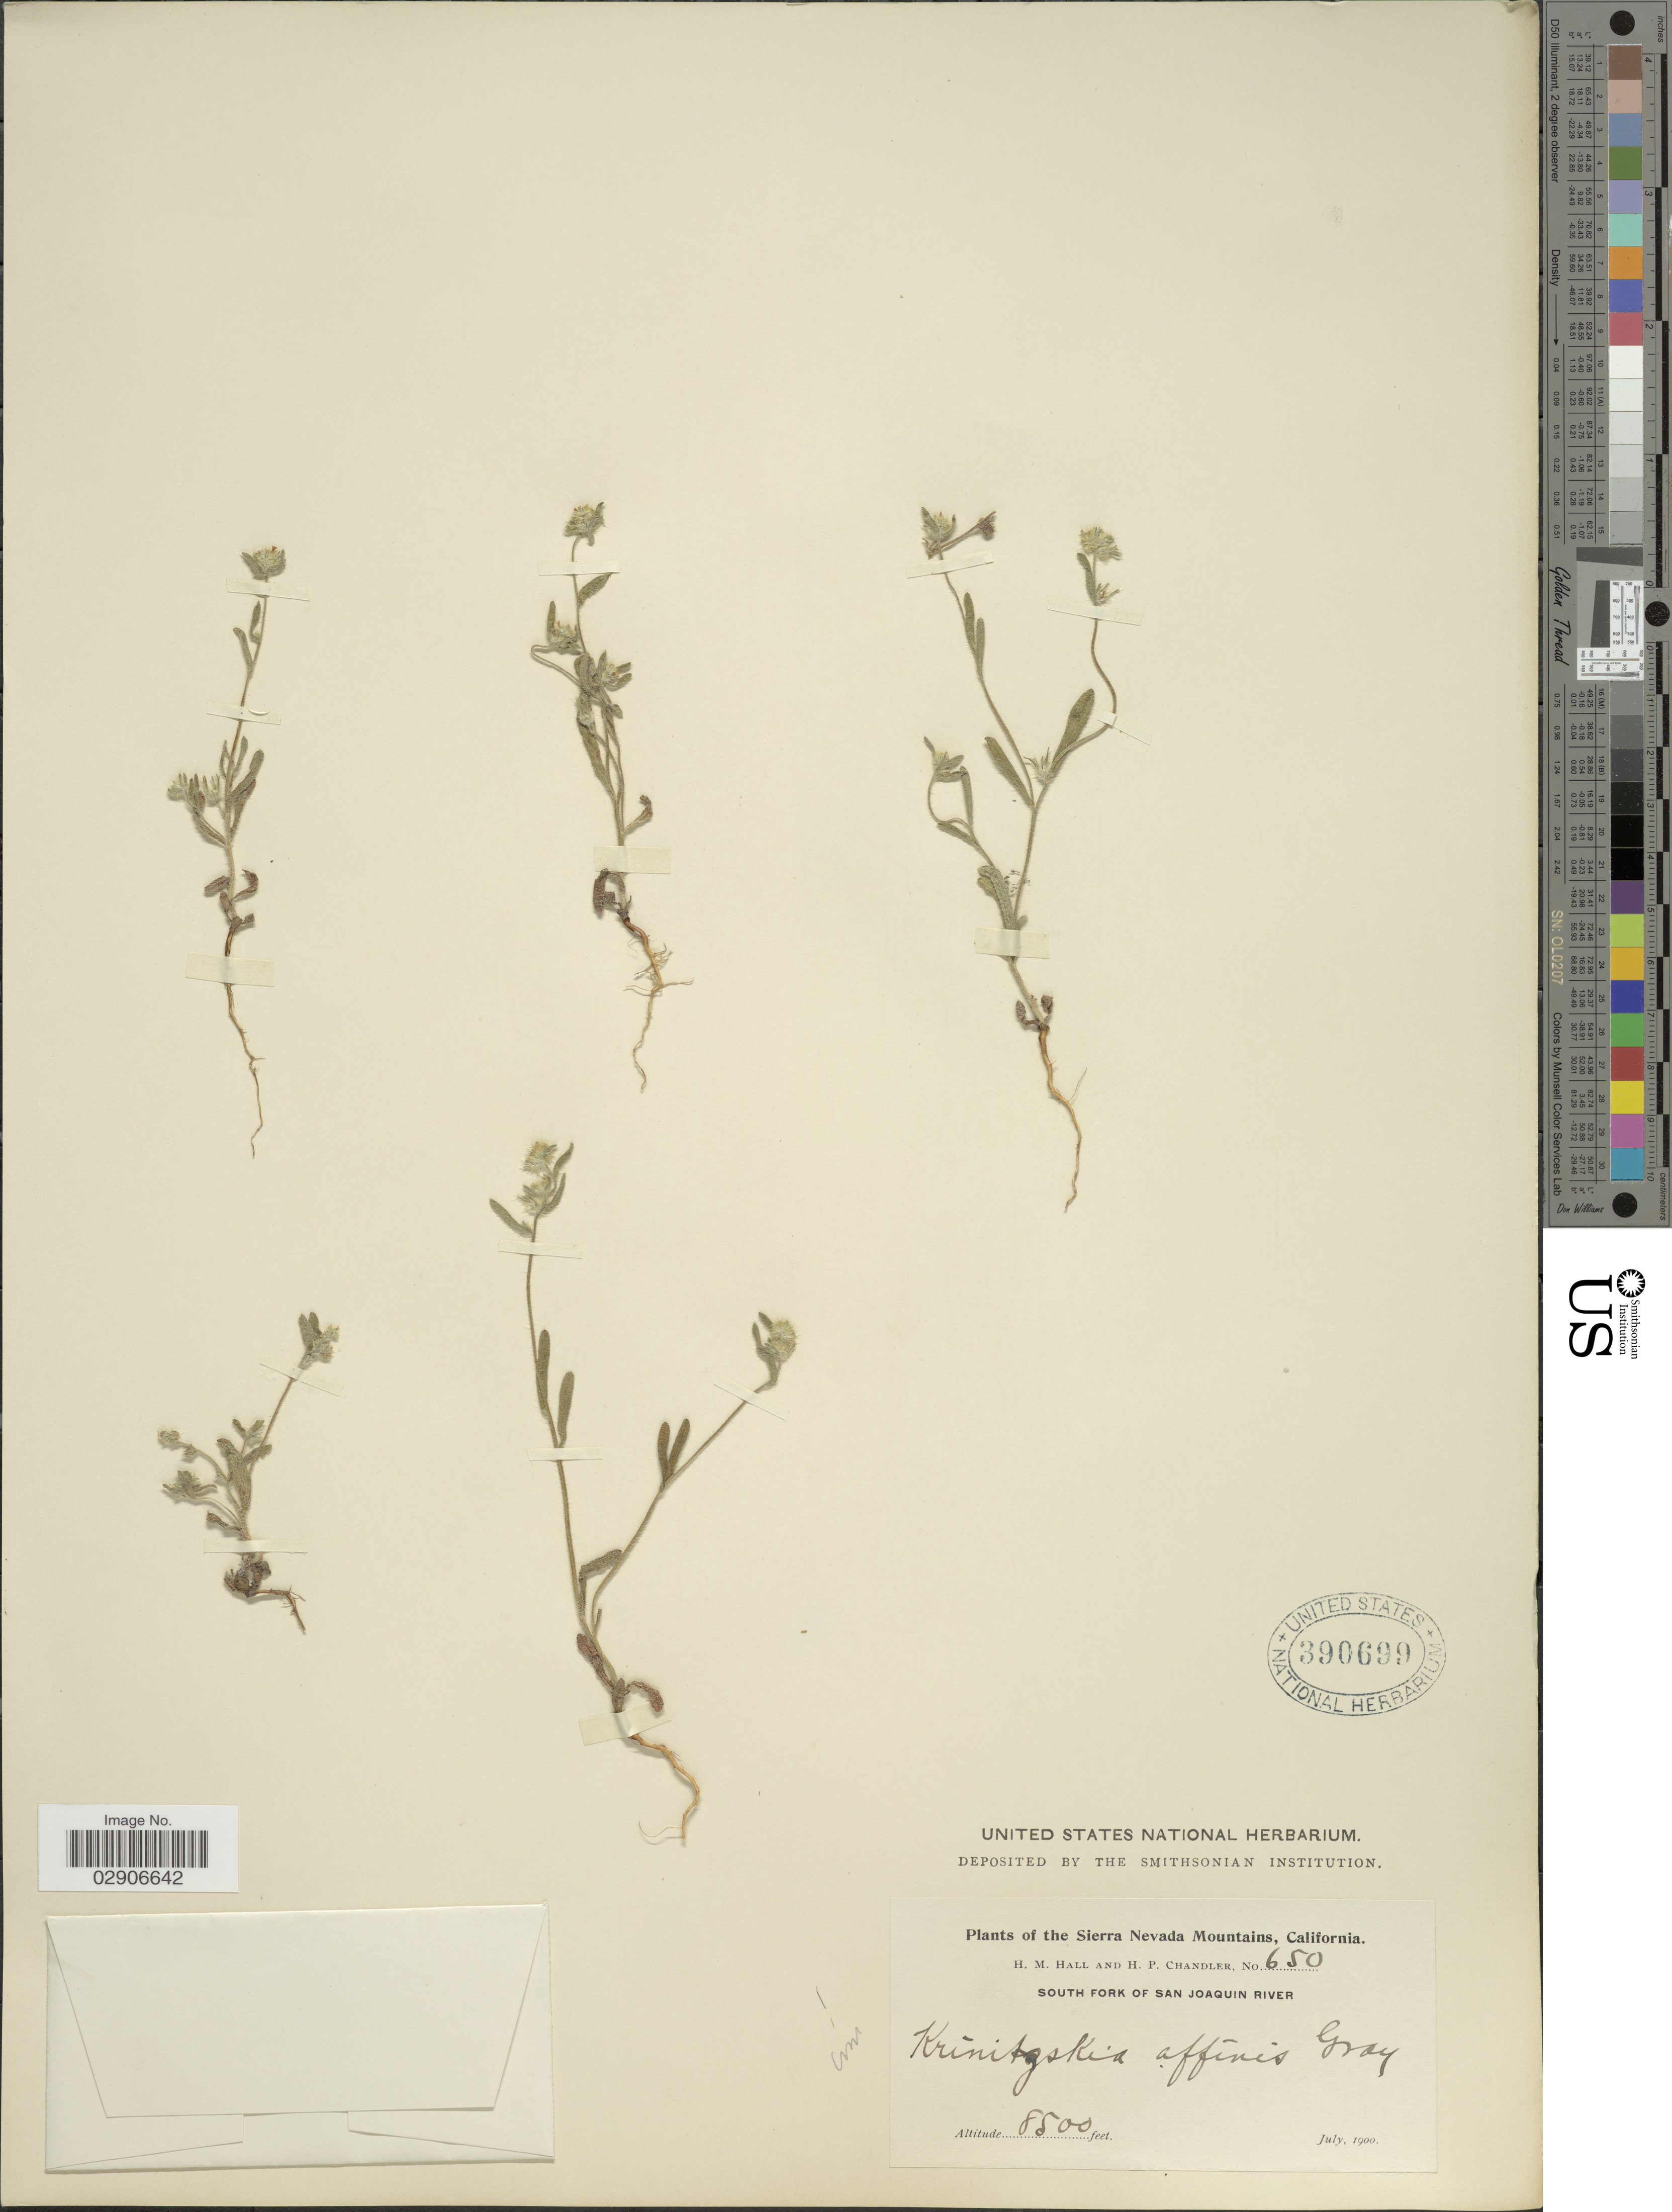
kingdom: Plantae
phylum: Tracheophyta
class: Magnoliopsida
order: Boraginales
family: Boraginaceae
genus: Cryptantha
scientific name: Cryptantha affinis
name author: (A. Gray) Greene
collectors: H. M. Hall & H. Chandler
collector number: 650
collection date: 1900-07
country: United States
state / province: California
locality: The Sierra Nevada Mountains, California. South Fork of San Joaquin River.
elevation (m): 2591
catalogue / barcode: US 390699